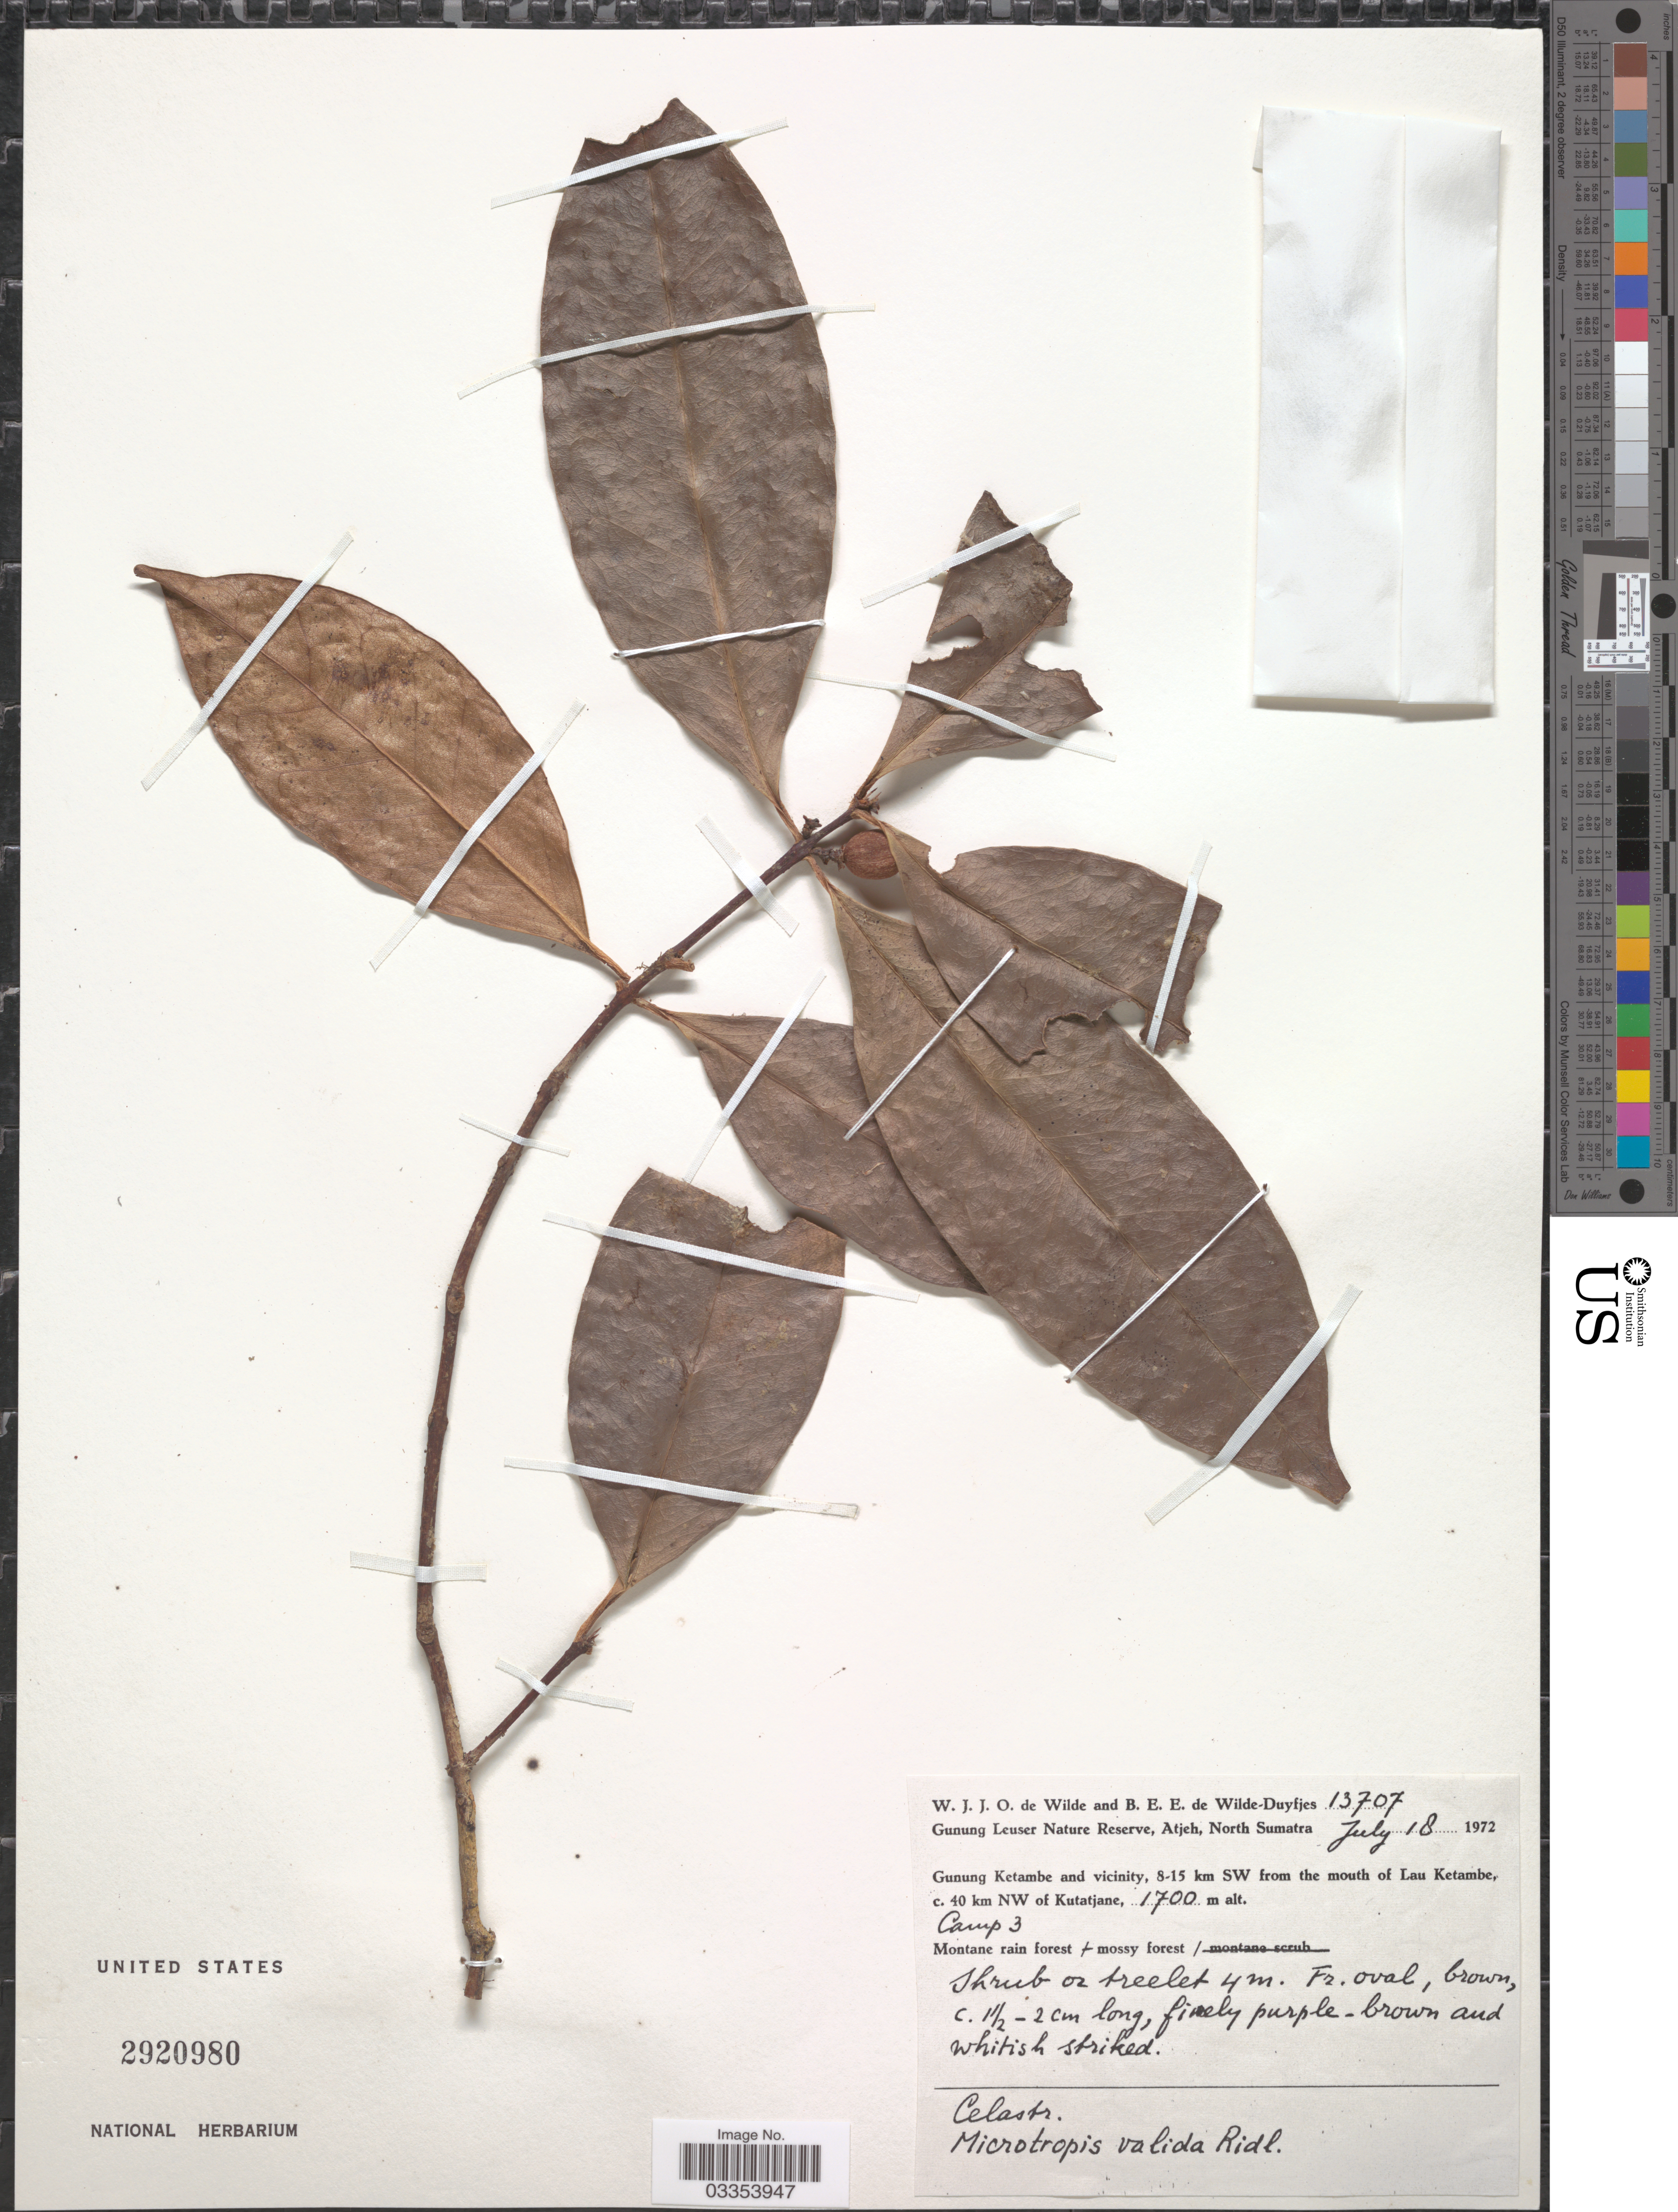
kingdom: Plantae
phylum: Tracheophyta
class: Magnoliopsida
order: Celastrales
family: Celastraceae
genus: Microtropis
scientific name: Microtropis valida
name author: Ridl.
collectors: W. J. de Wilde & B. E. de Wilde-Duyfjes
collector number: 13707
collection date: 1972-07-18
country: Indonesia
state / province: Sumatra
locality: Gunung Leuser Nature Reserve, Atjeh, North Sumatra. Gunung Ketambe and vicinity, 8-15 km SW from the mouth of Lau Ketambe, c. 40 km NW of Kutatjane.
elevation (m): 1700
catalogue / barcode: US 2920980